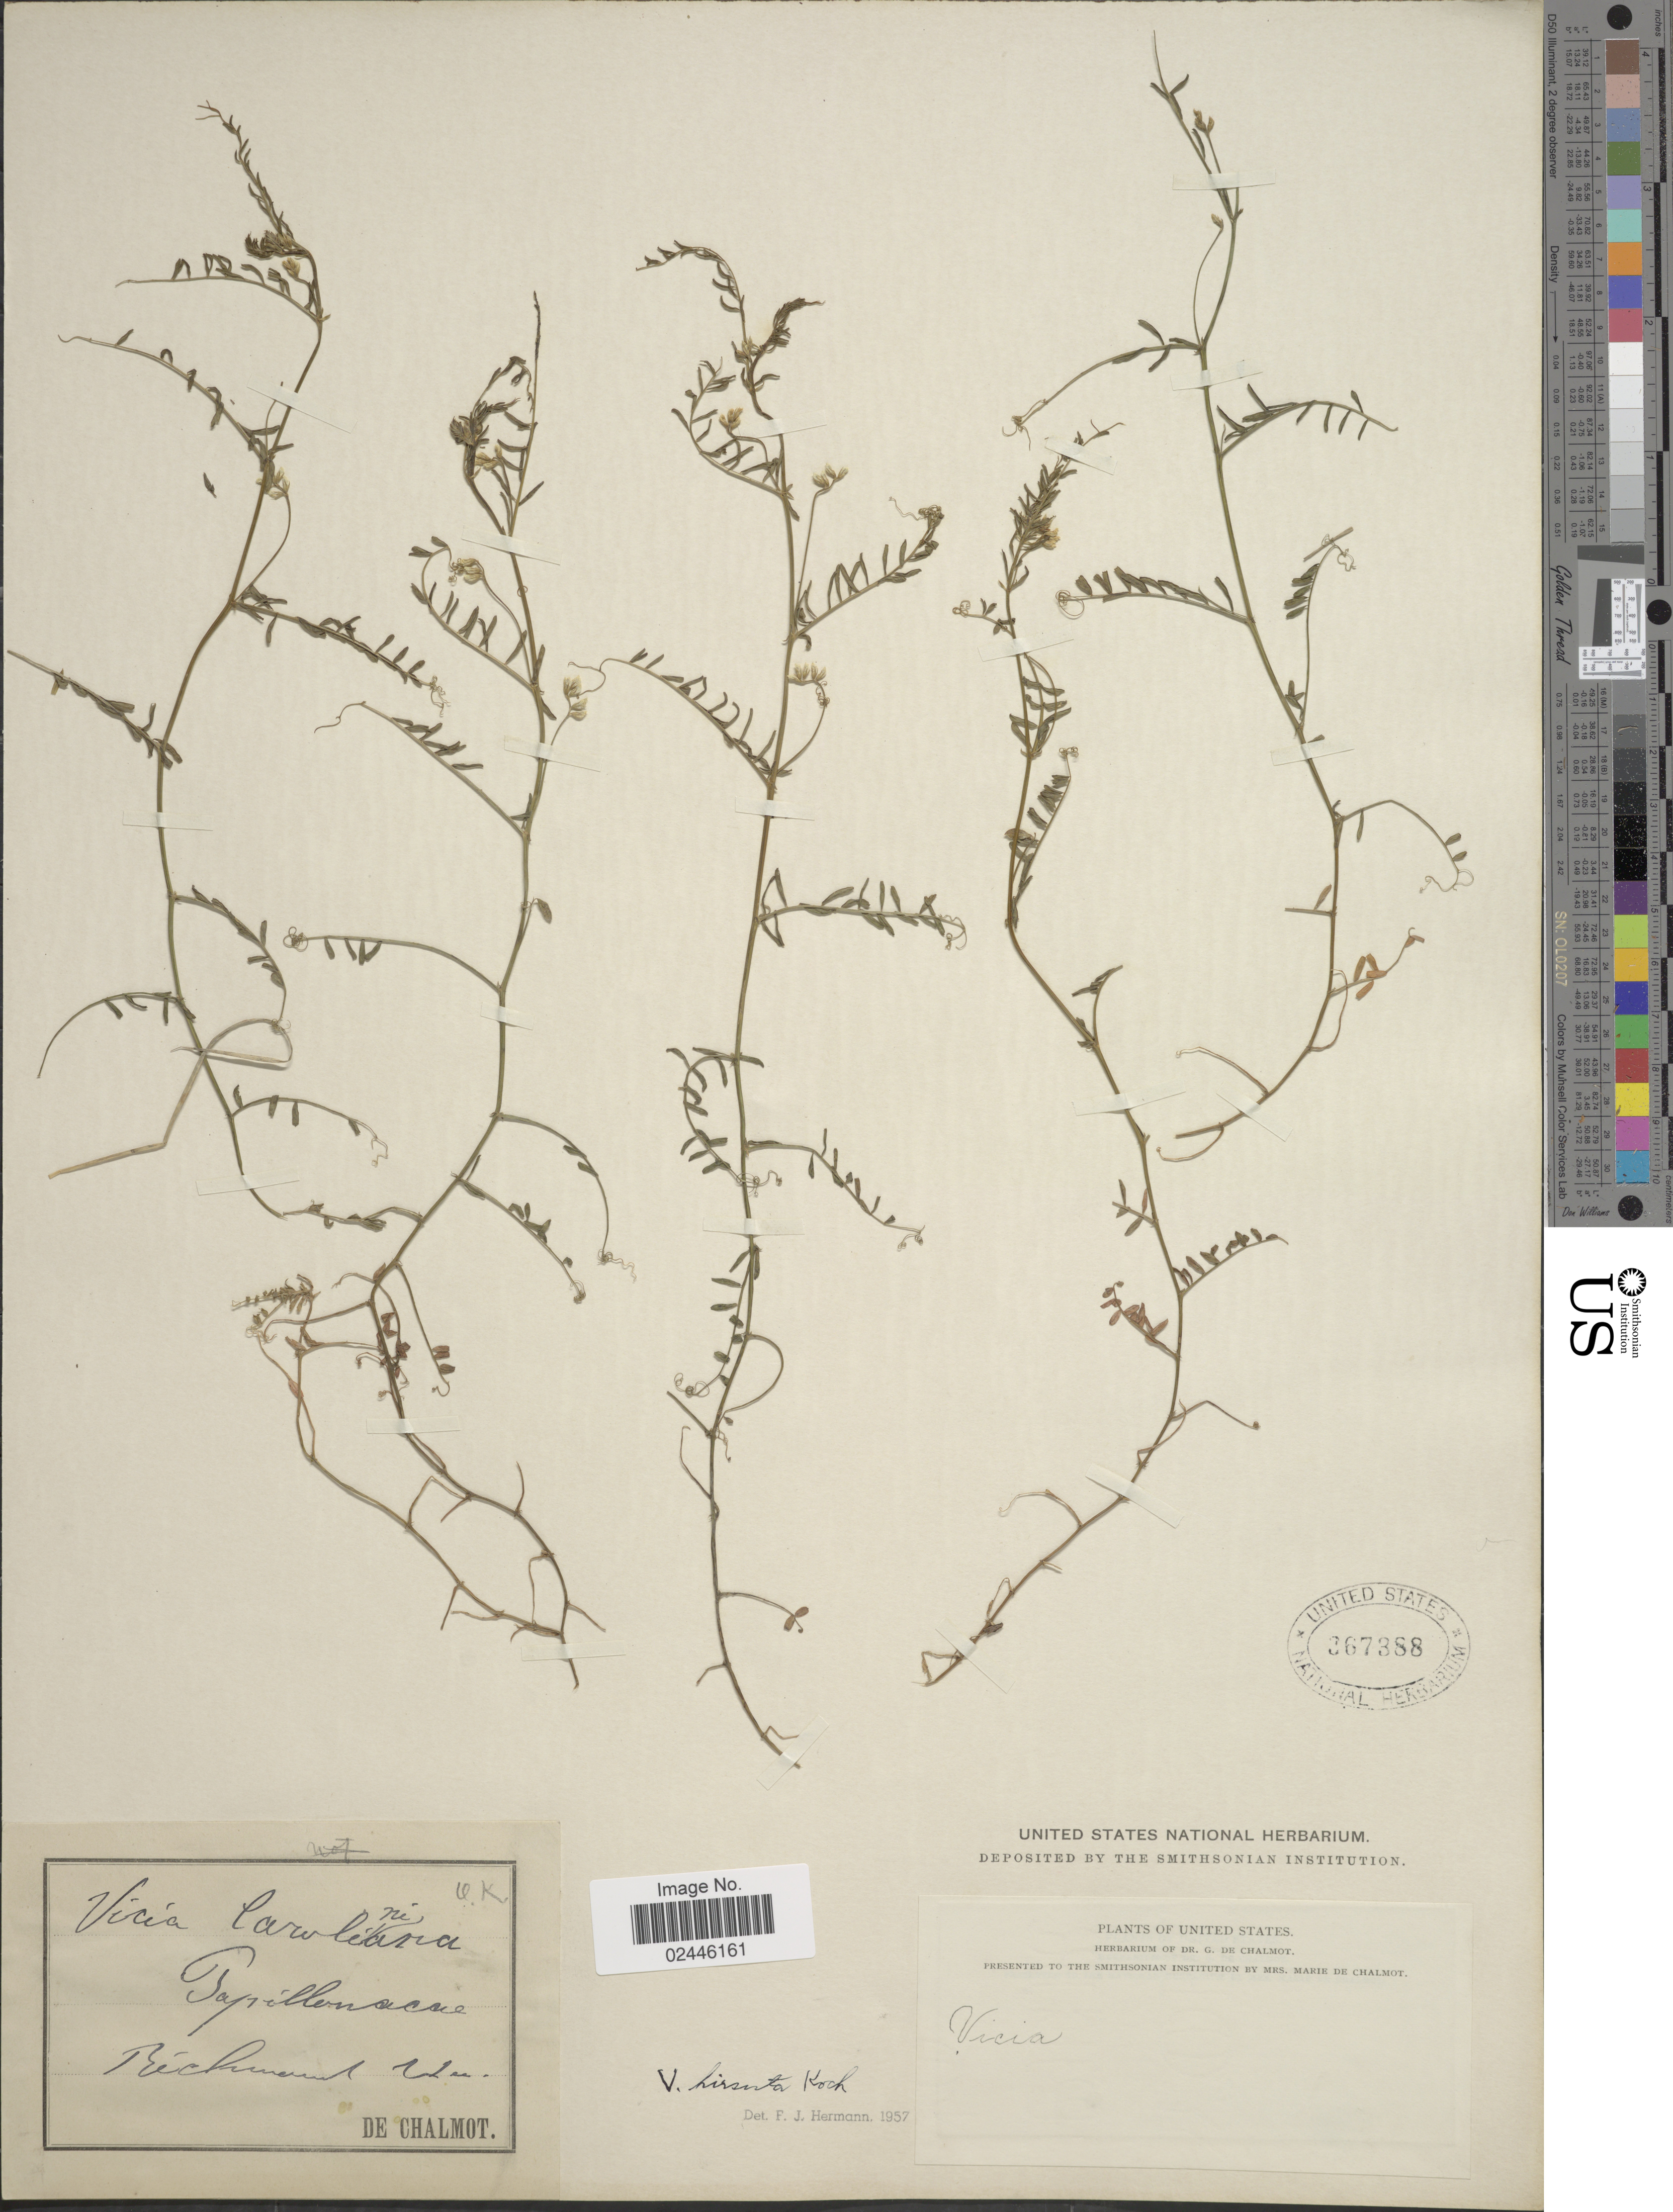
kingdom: Plantae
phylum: Tracheophyta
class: Magnoliopsida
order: Fabales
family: Fabaceae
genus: Vicia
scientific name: Vicia hirsuta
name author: (L.) A. Gray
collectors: G. de Chalmot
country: United States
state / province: Virginia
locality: Richmond, Va.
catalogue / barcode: US 367388